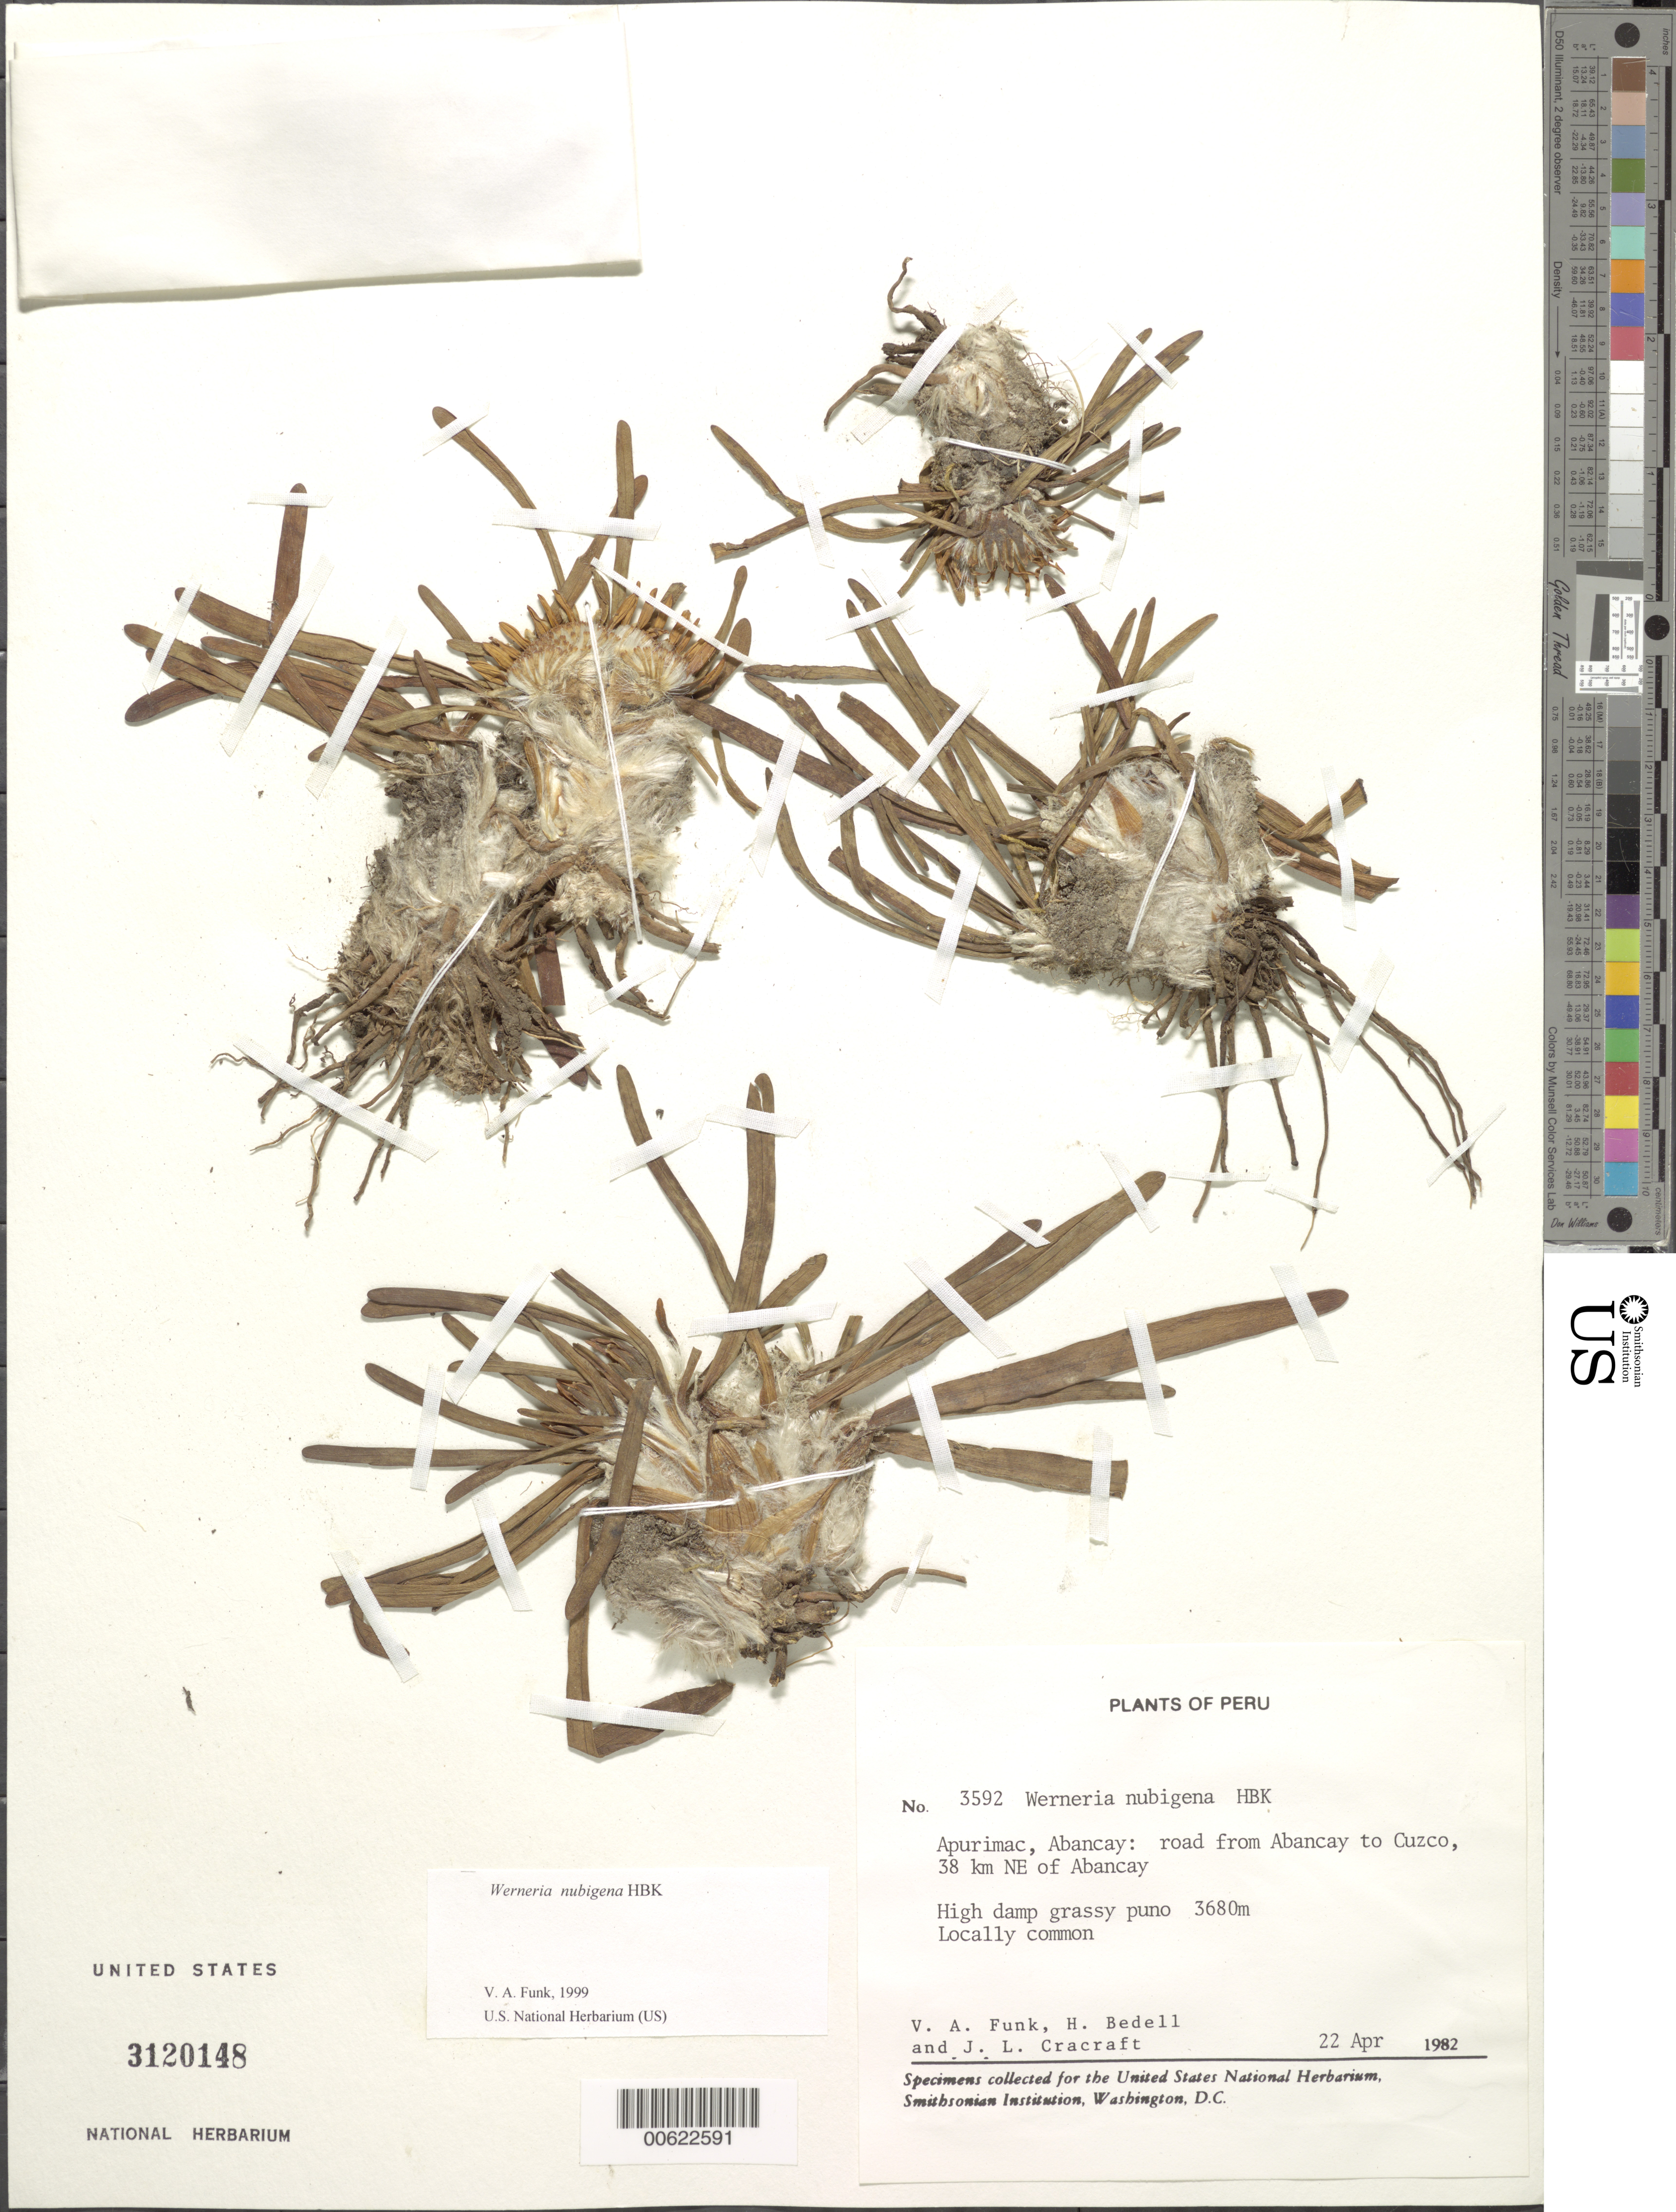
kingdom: Plantae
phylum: Tracheophyta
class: Magnoliopsida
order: Asterales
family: Asteraceae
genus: Werneria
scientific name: Werneria nubigena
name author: Kunth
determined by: Funk, Vicki A., (BOT), Smithsonian Institution - National Museum of Natural History (UNITED STATES)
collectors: V. Funk, H. G. Bedell & J. L. Cracraft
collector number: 3592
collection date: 1982-04-22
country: Peru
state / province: Apurímac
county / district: Abancay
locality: Abancay to Cuzco, 38 km NE of Abancay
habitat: High, damp, grassy puno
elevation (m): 3680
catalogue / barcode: US 3120148